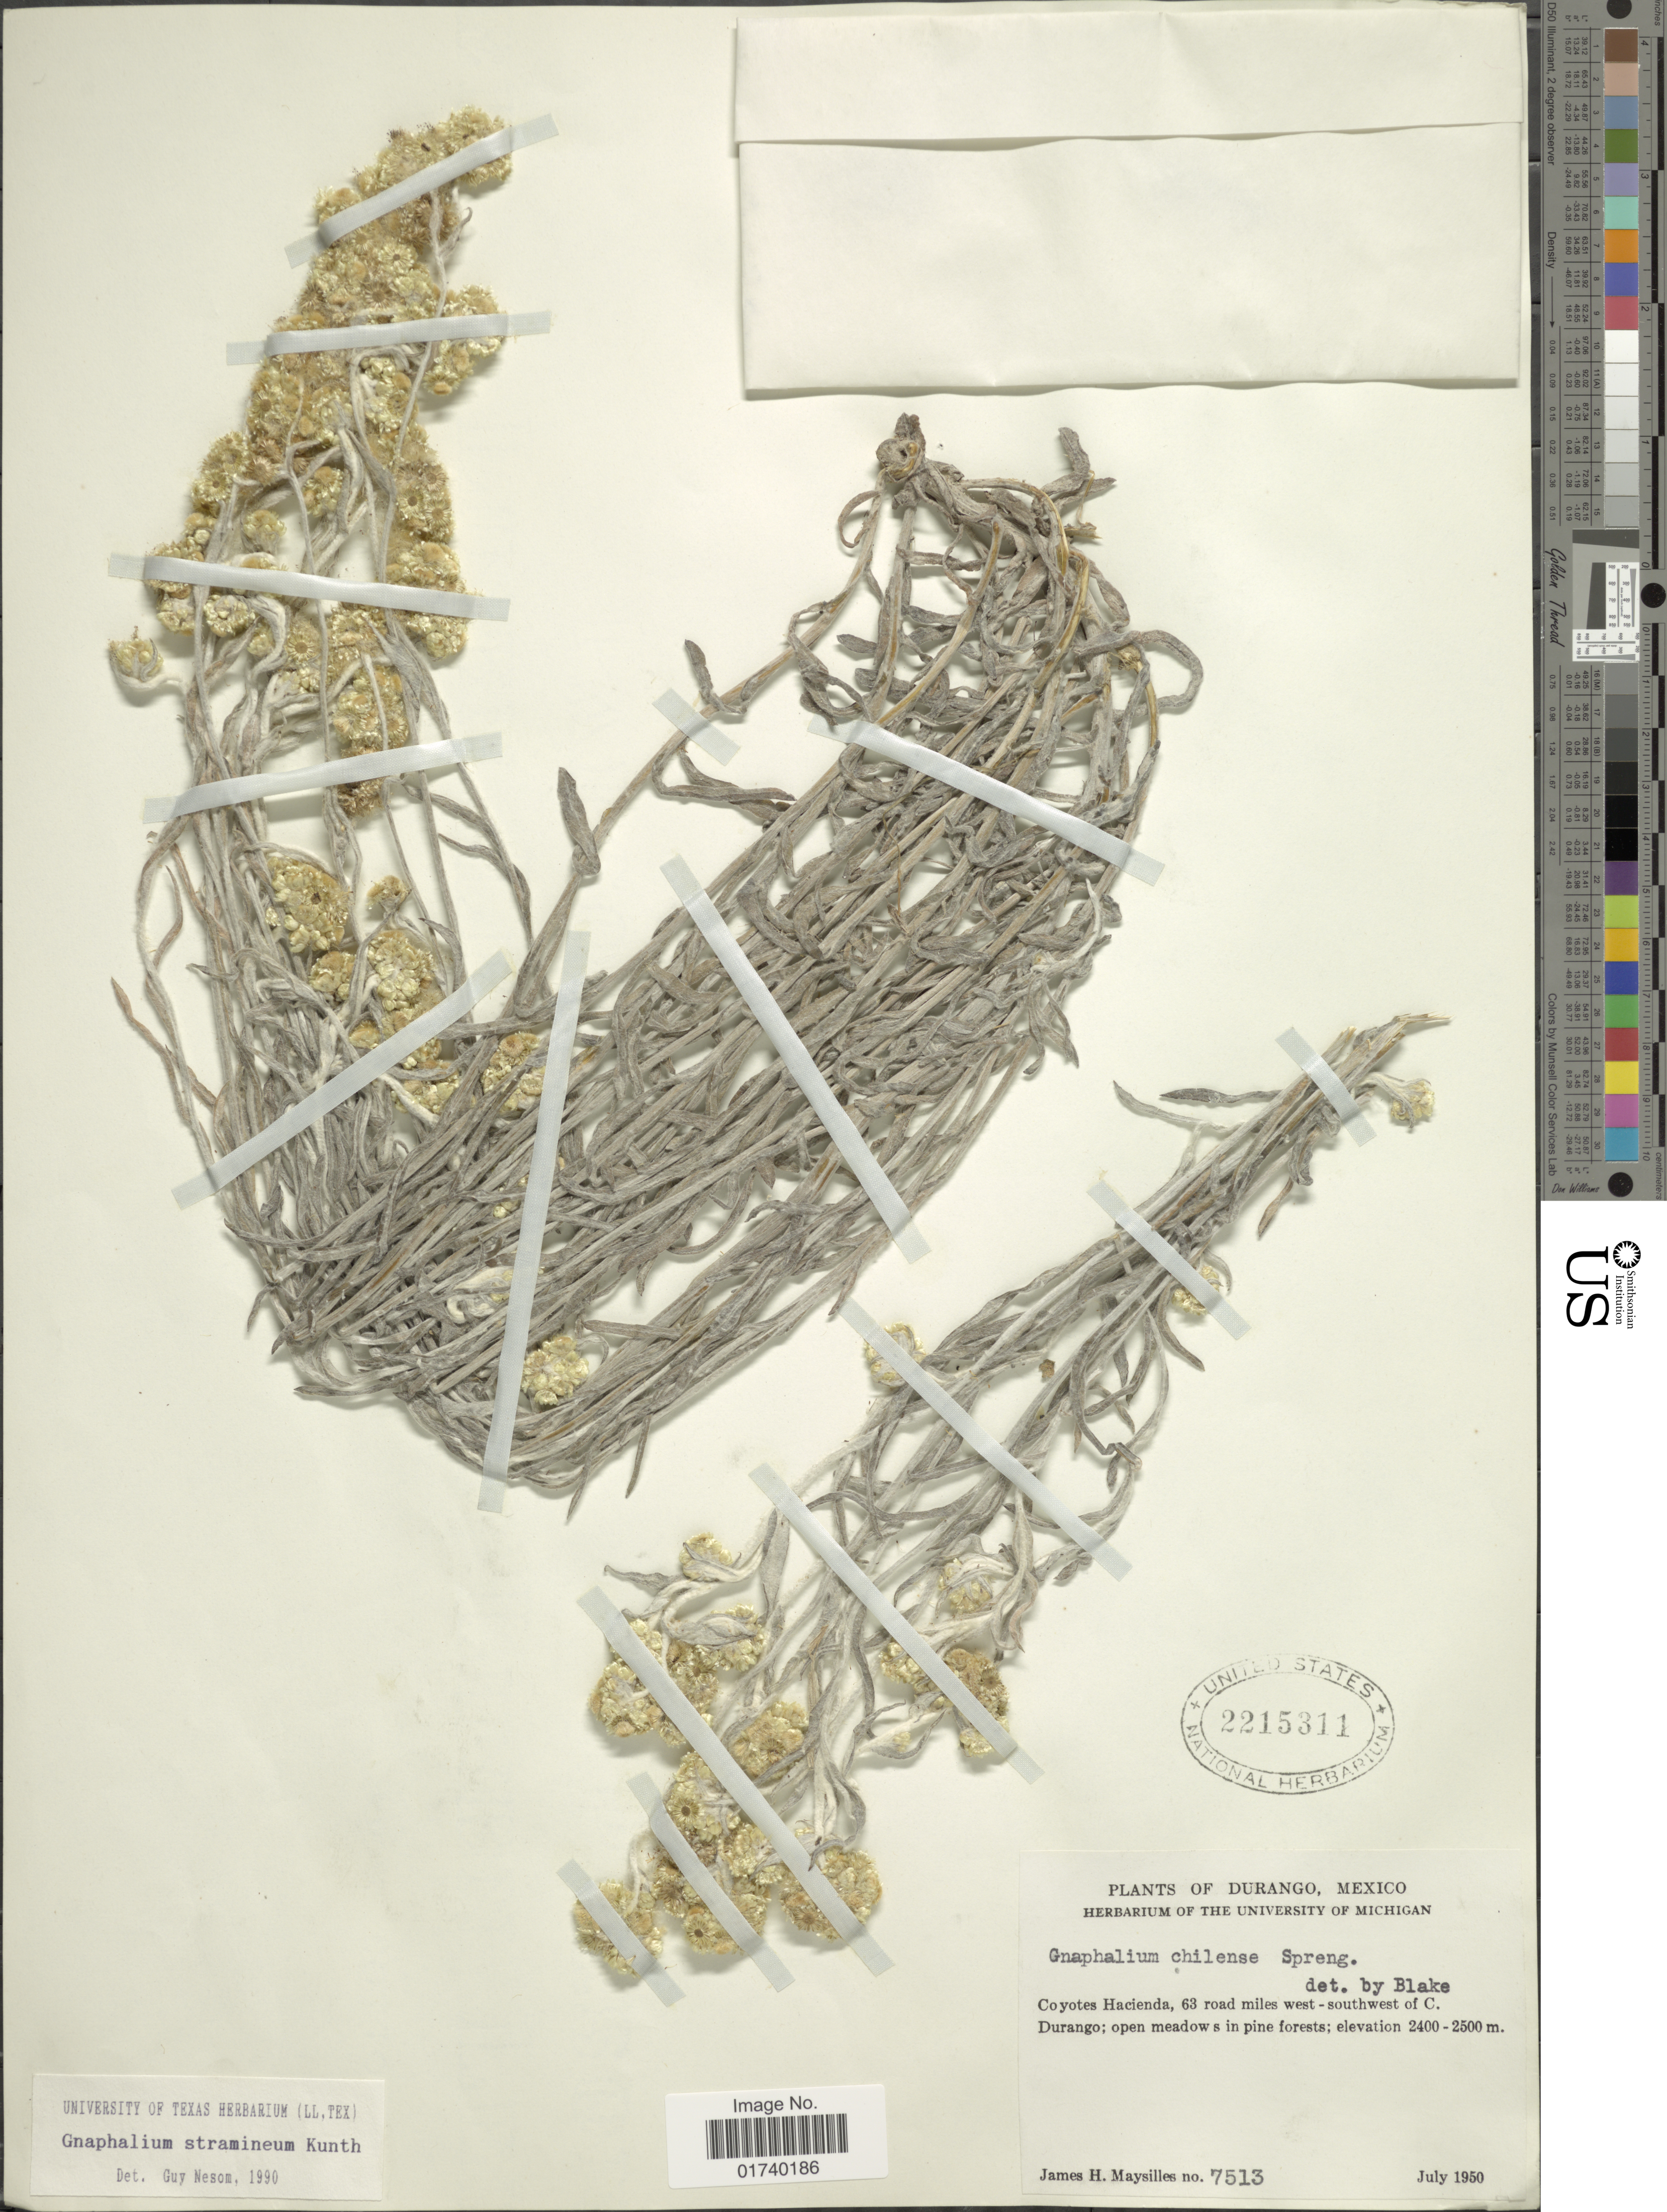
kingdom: Plantae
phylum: Tracheophyta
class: Magnoliopsida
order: Asterales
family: Asteraceae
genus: Pseudognaphalium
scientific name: Pseudognaphalium stramineum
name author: (Kunth) Anderb.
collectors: J. Maysilles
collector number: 7513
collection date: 1950-07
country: Mexico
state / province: Durango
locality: Coyotes Hacienda, 63 road miles west - southwest of C. Durango.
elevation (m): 2400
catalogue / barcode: US 2215311